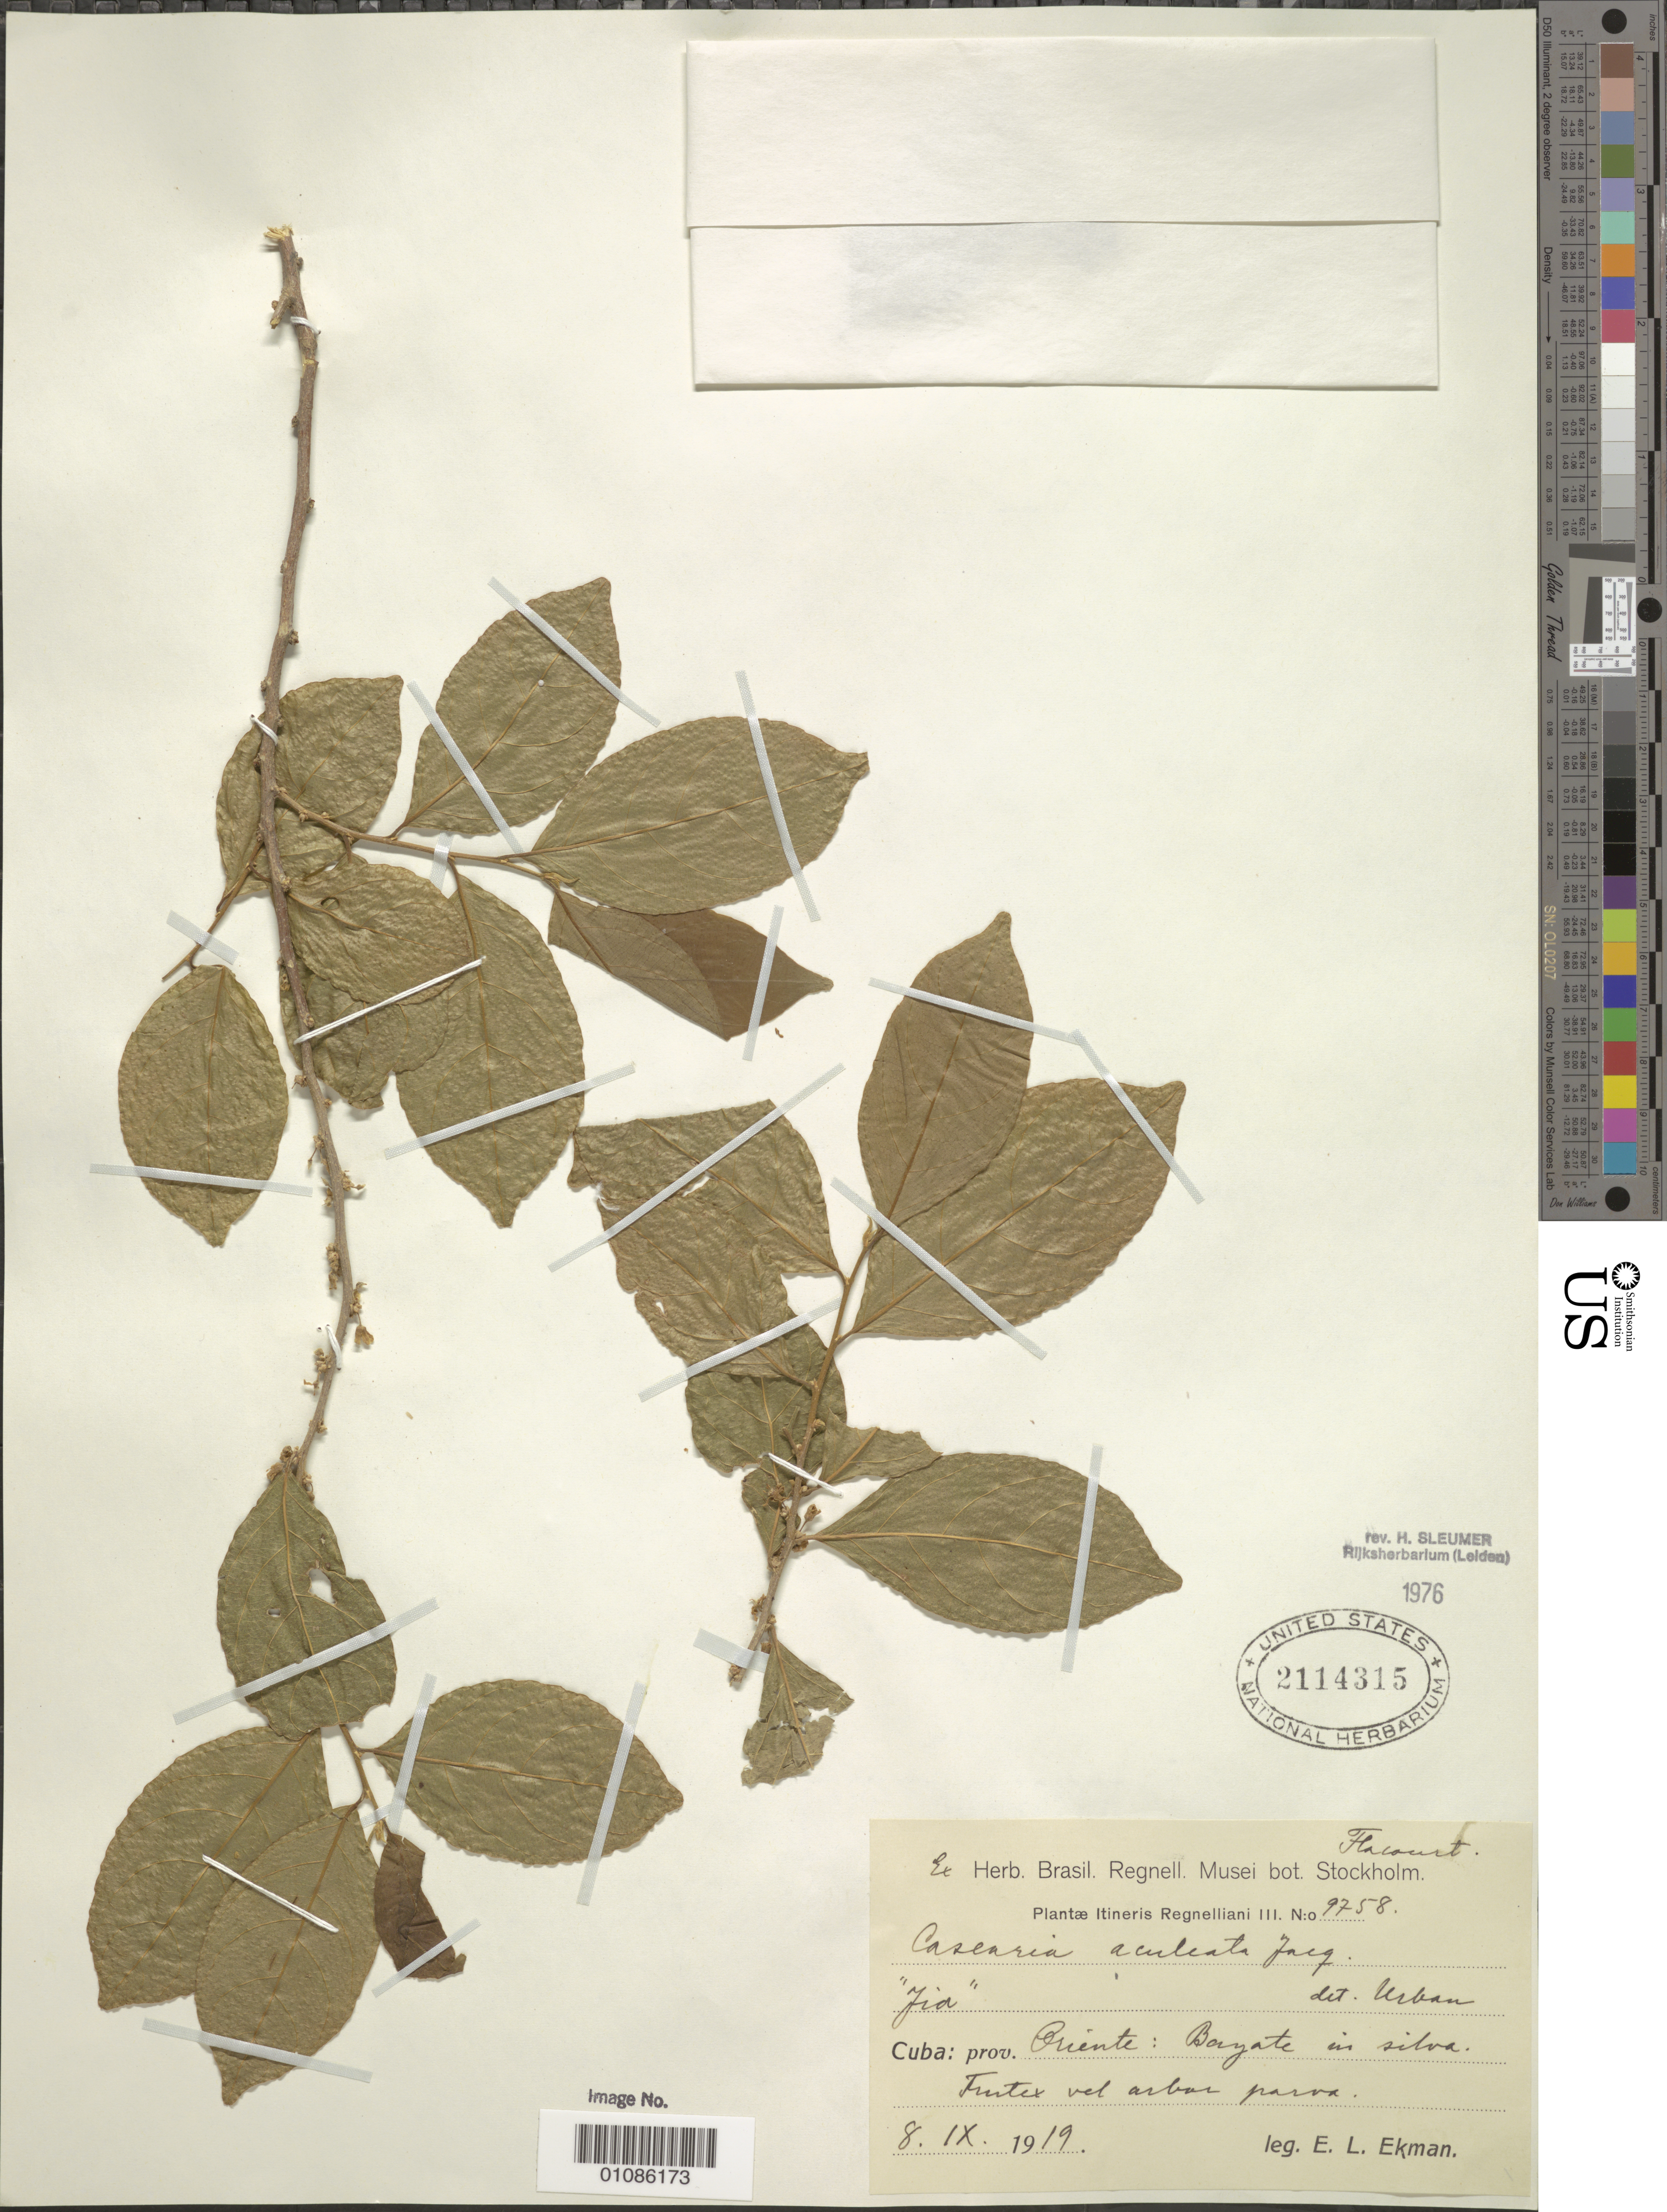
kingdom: Plantae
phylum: Tracheophyta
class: Magnoliopsida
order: Malpighiales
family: Salicaceae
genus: Casearia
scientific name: Casearia aculeata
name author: Jacq.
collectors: E. L. Ekman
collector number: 9758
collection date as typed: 08 Oct 1919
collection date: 1919-10-08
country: Cuba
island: Cuba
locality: Oriente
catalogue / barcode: US 2114313